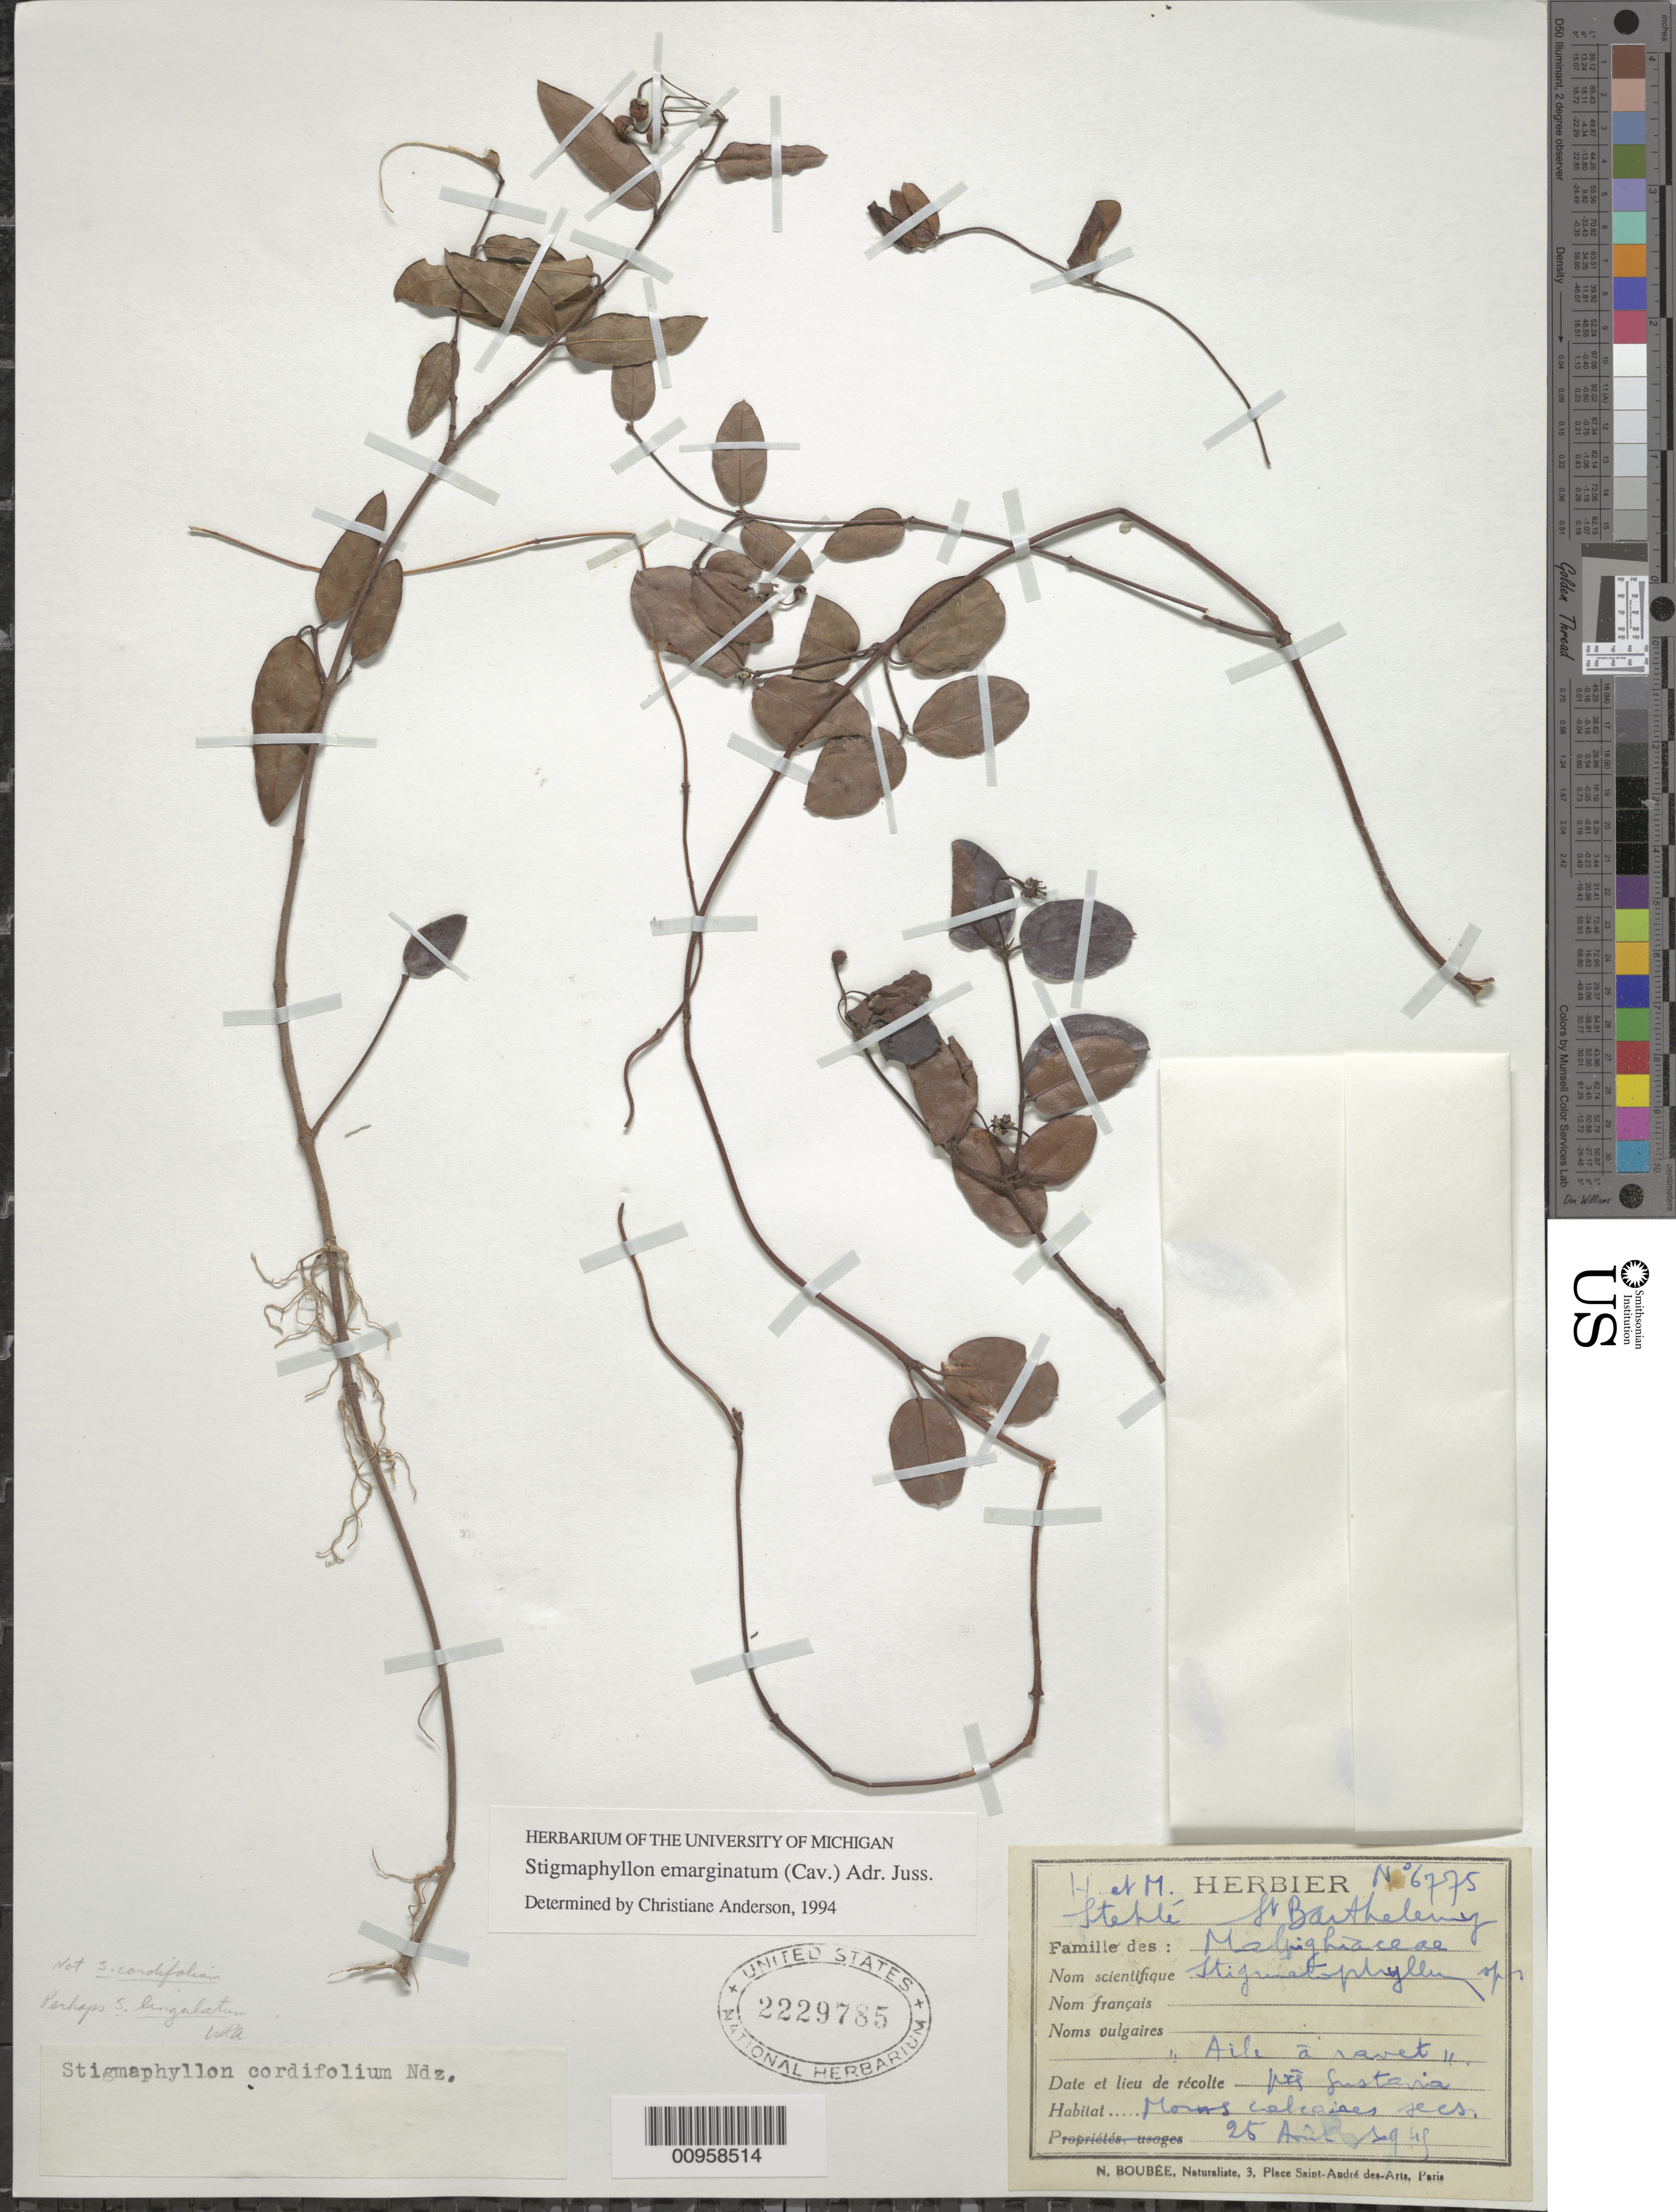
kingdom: Plantae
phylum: Tracheophyta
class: Magnoliopsida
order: Malpighiales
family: Malpighiaceae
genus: Stigmaphyllon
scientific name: Stigmaphyllon emarginatum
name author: (Cav.) A. Juss.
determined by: Anderson, C.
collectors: H. Stehlé & M. Stehlé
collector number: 6775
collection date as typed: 25 Aug 1949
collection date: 1949-08-25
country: Saint Barthélemy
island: St. Barthélemy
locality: "Mt" Gustavia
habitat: Mornes calcaiaes secs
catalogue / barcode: US 2229785